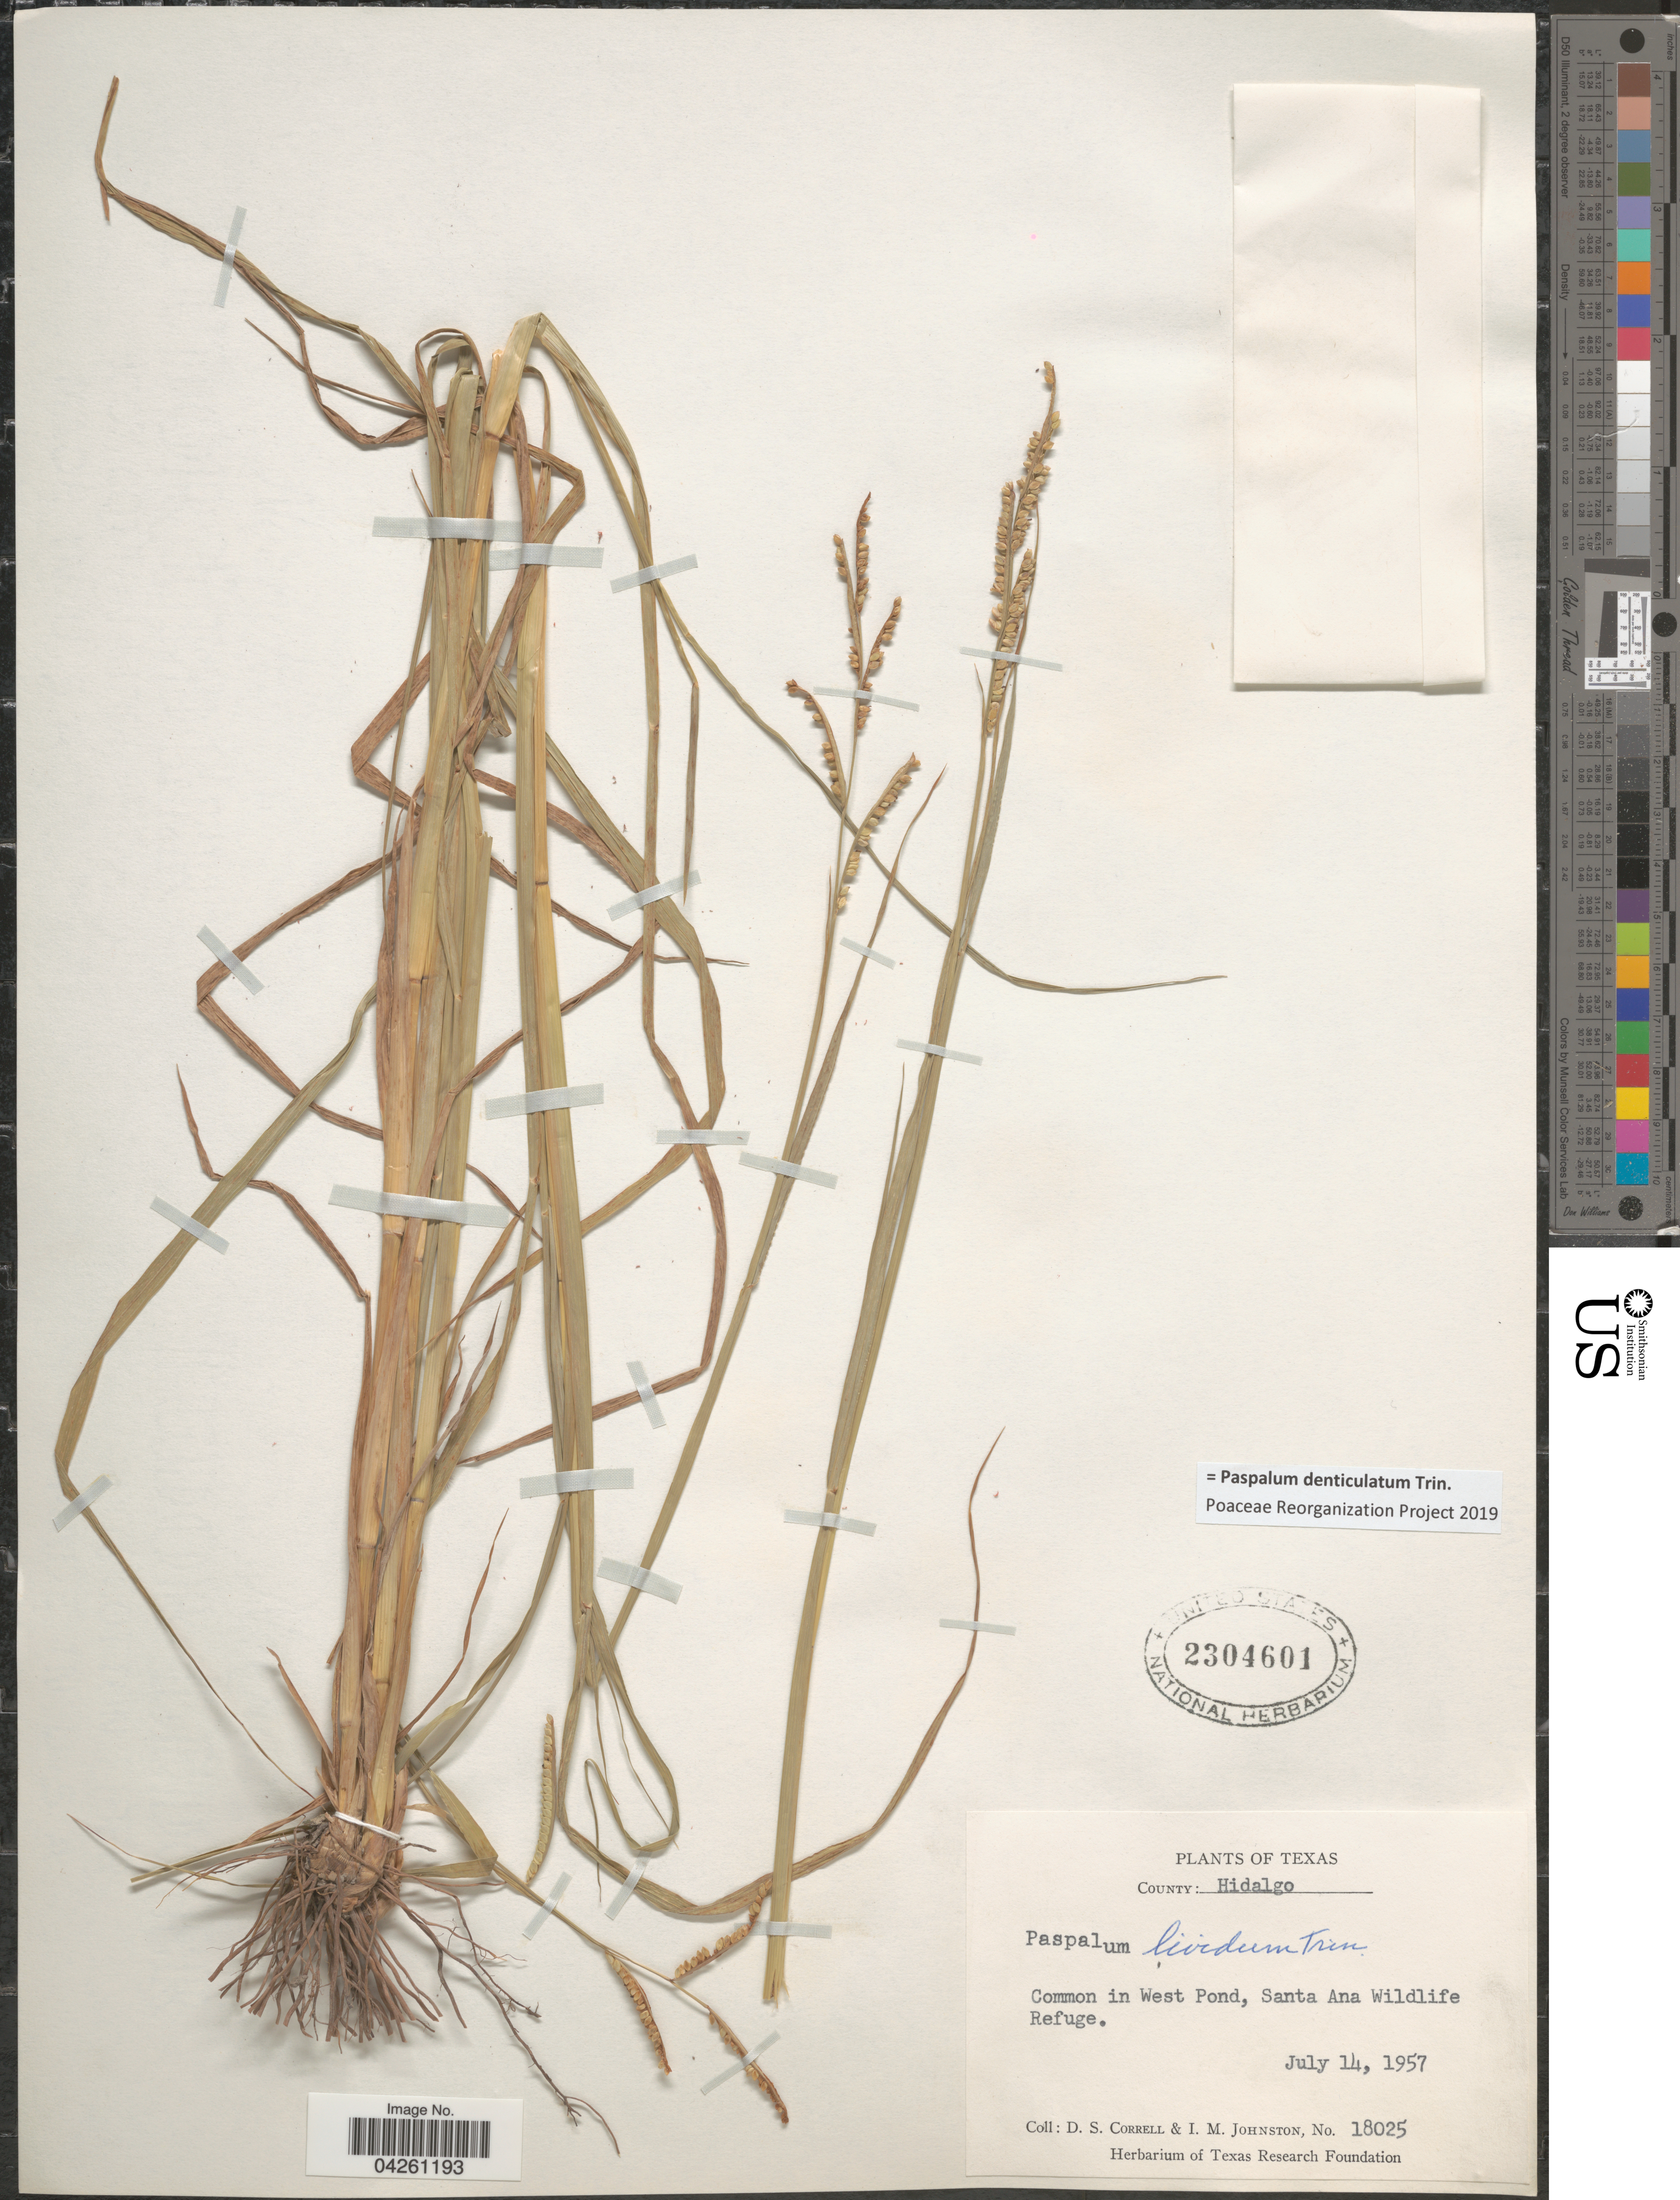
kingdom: Plantae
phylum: Tracheophyta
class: Liliopsida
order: Poales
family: Poaceae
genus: Paspalum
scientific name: Paspalum denticulatum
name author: Trin.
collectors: D. S. Correll & I.M. Johnston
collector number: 18025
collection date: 1957-07-14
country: United States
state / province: Texas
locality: County: Hidalgo. Common in West Pond, Santa Ana Wildlife Refuge.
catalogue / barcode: US 2304601